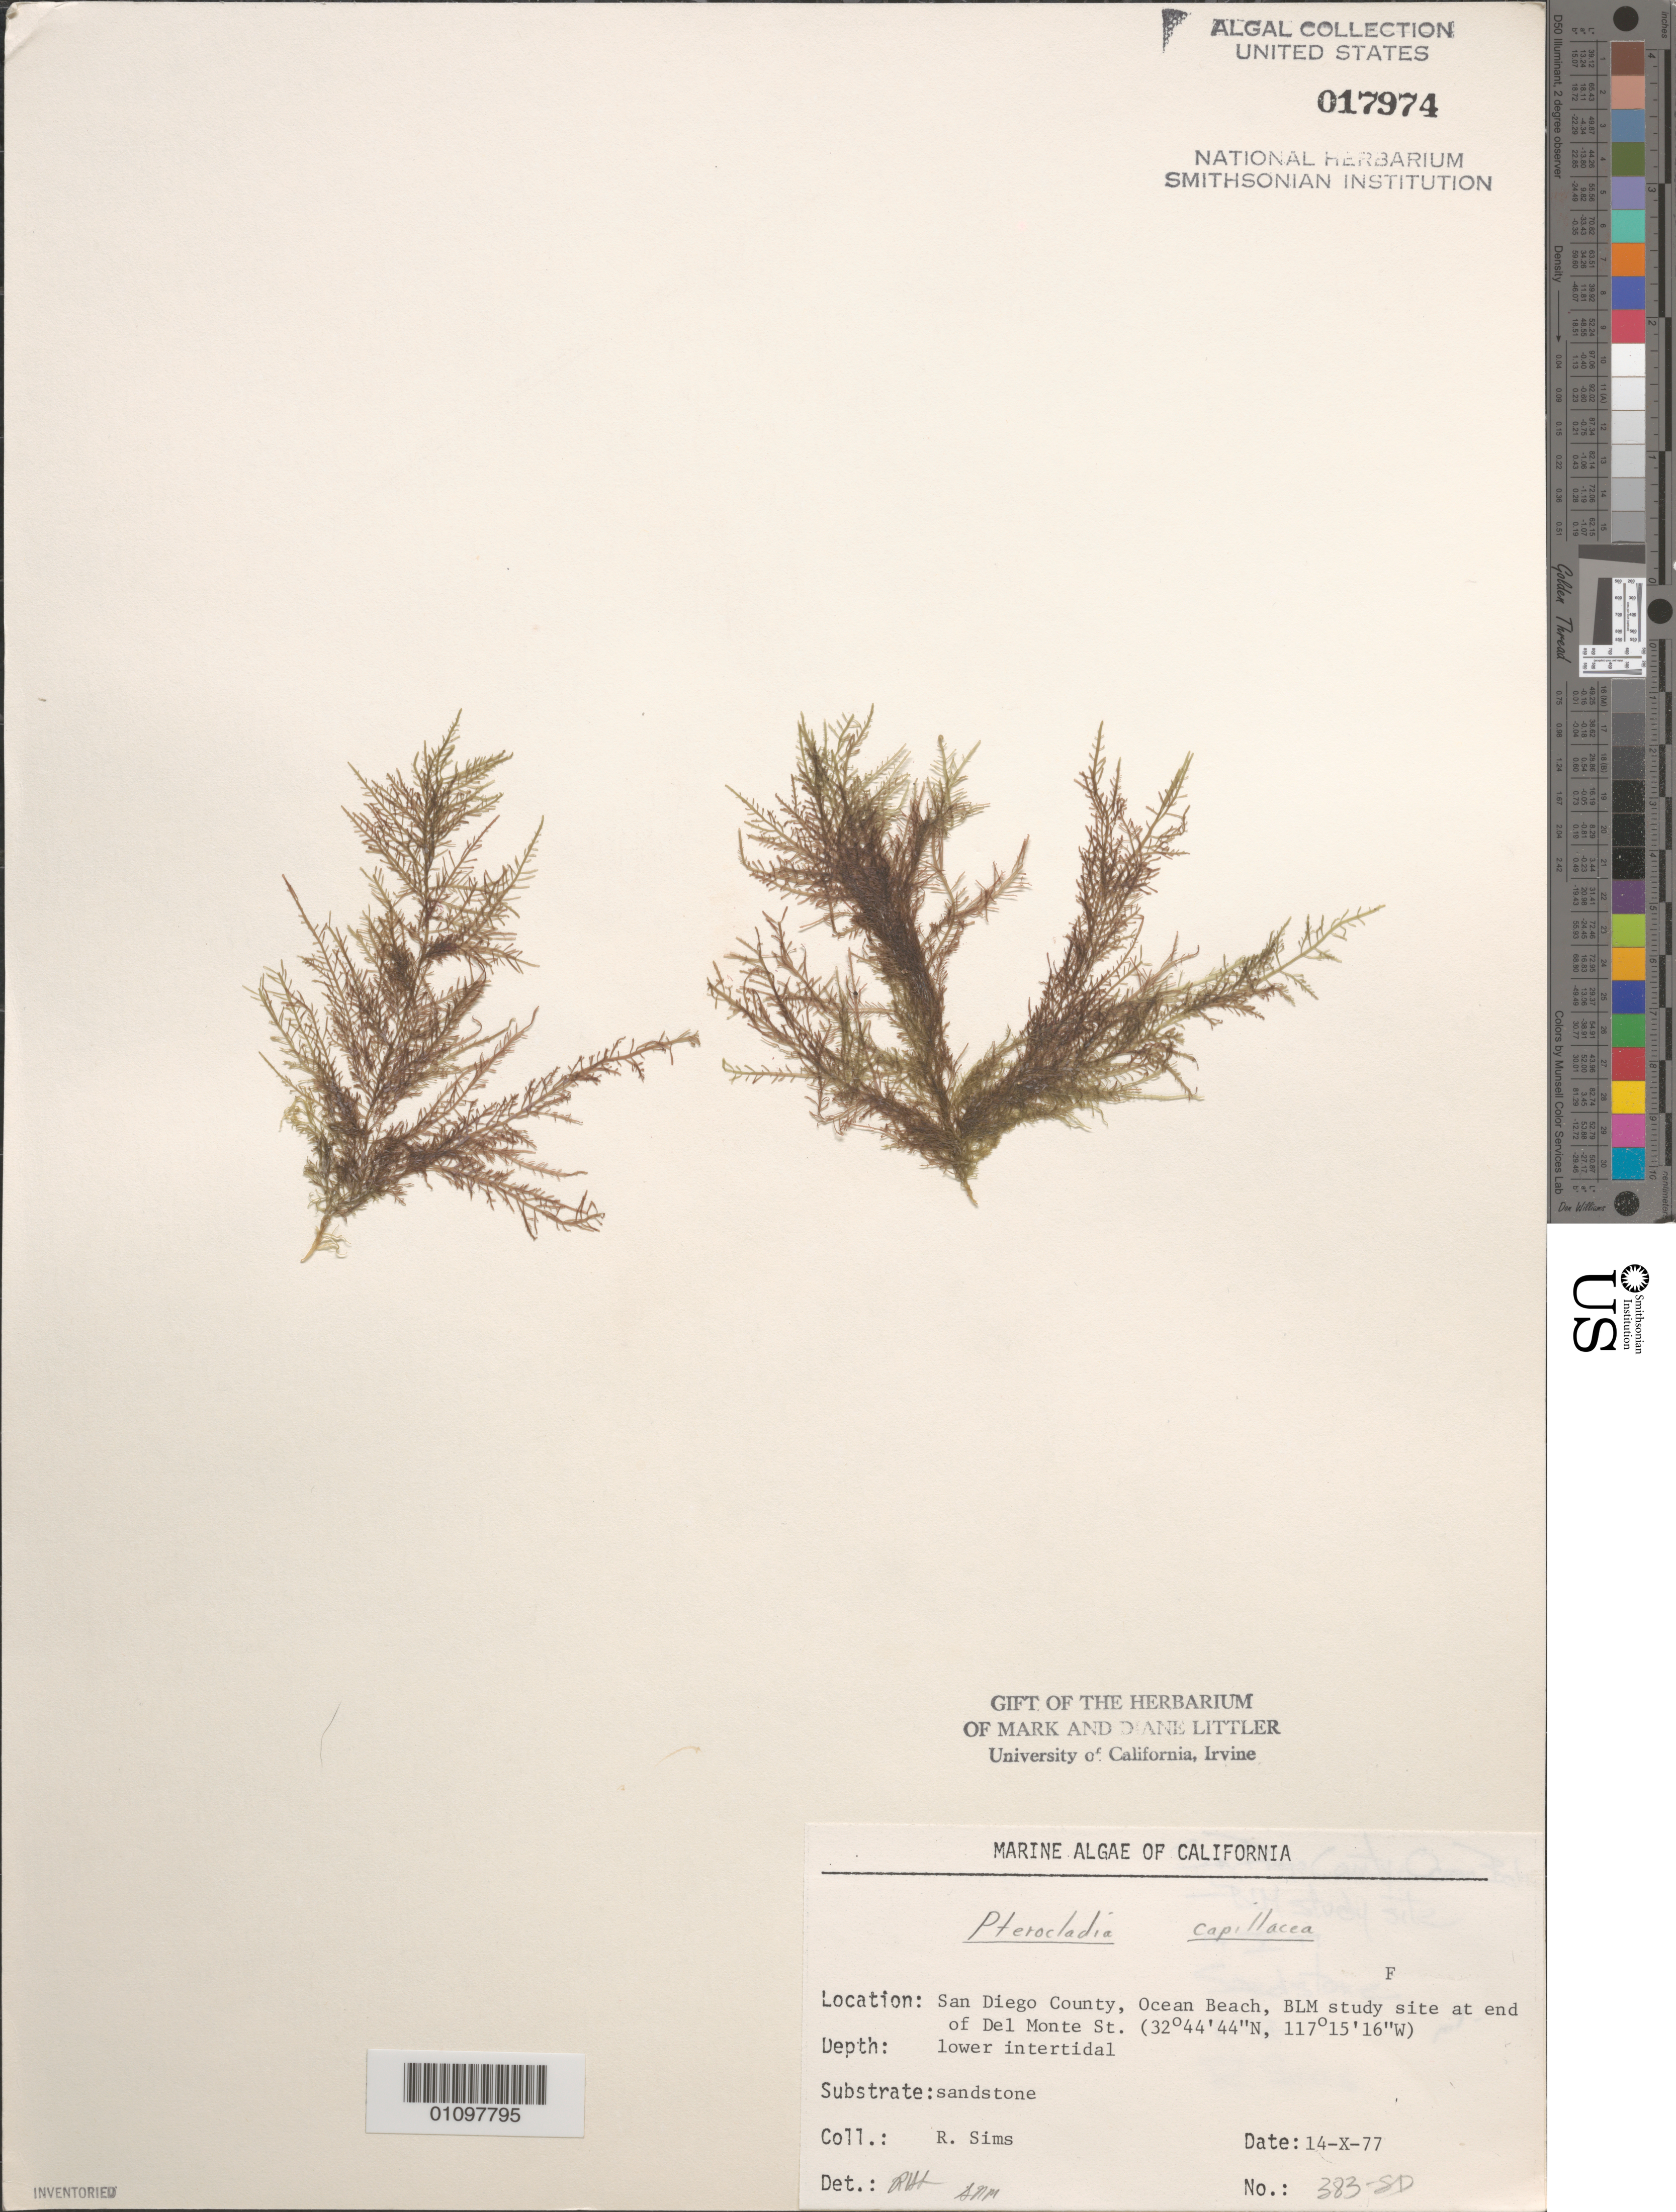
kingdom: Plantae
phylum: Rhodophyta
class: Florideophyceae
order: Gelidiales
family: Pterocladiaceae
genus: Pterocladiella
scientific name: Pterocladiella capillacea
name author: (S.G. Gmel.) Santelices & Hommers.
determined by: Algae name updating Project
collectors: R. H. Sims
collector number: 383-SD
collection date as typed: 14 Oct 1977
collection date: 1977-10-14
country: United States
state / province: California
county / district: San Diego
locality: Ocean Beach, end of Del Monte Street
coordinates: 32 44'44"N, 117 15'16"W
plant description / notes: BLM-SOCALBIGHT Rocky Intertidal Survey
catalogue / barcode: US 17974